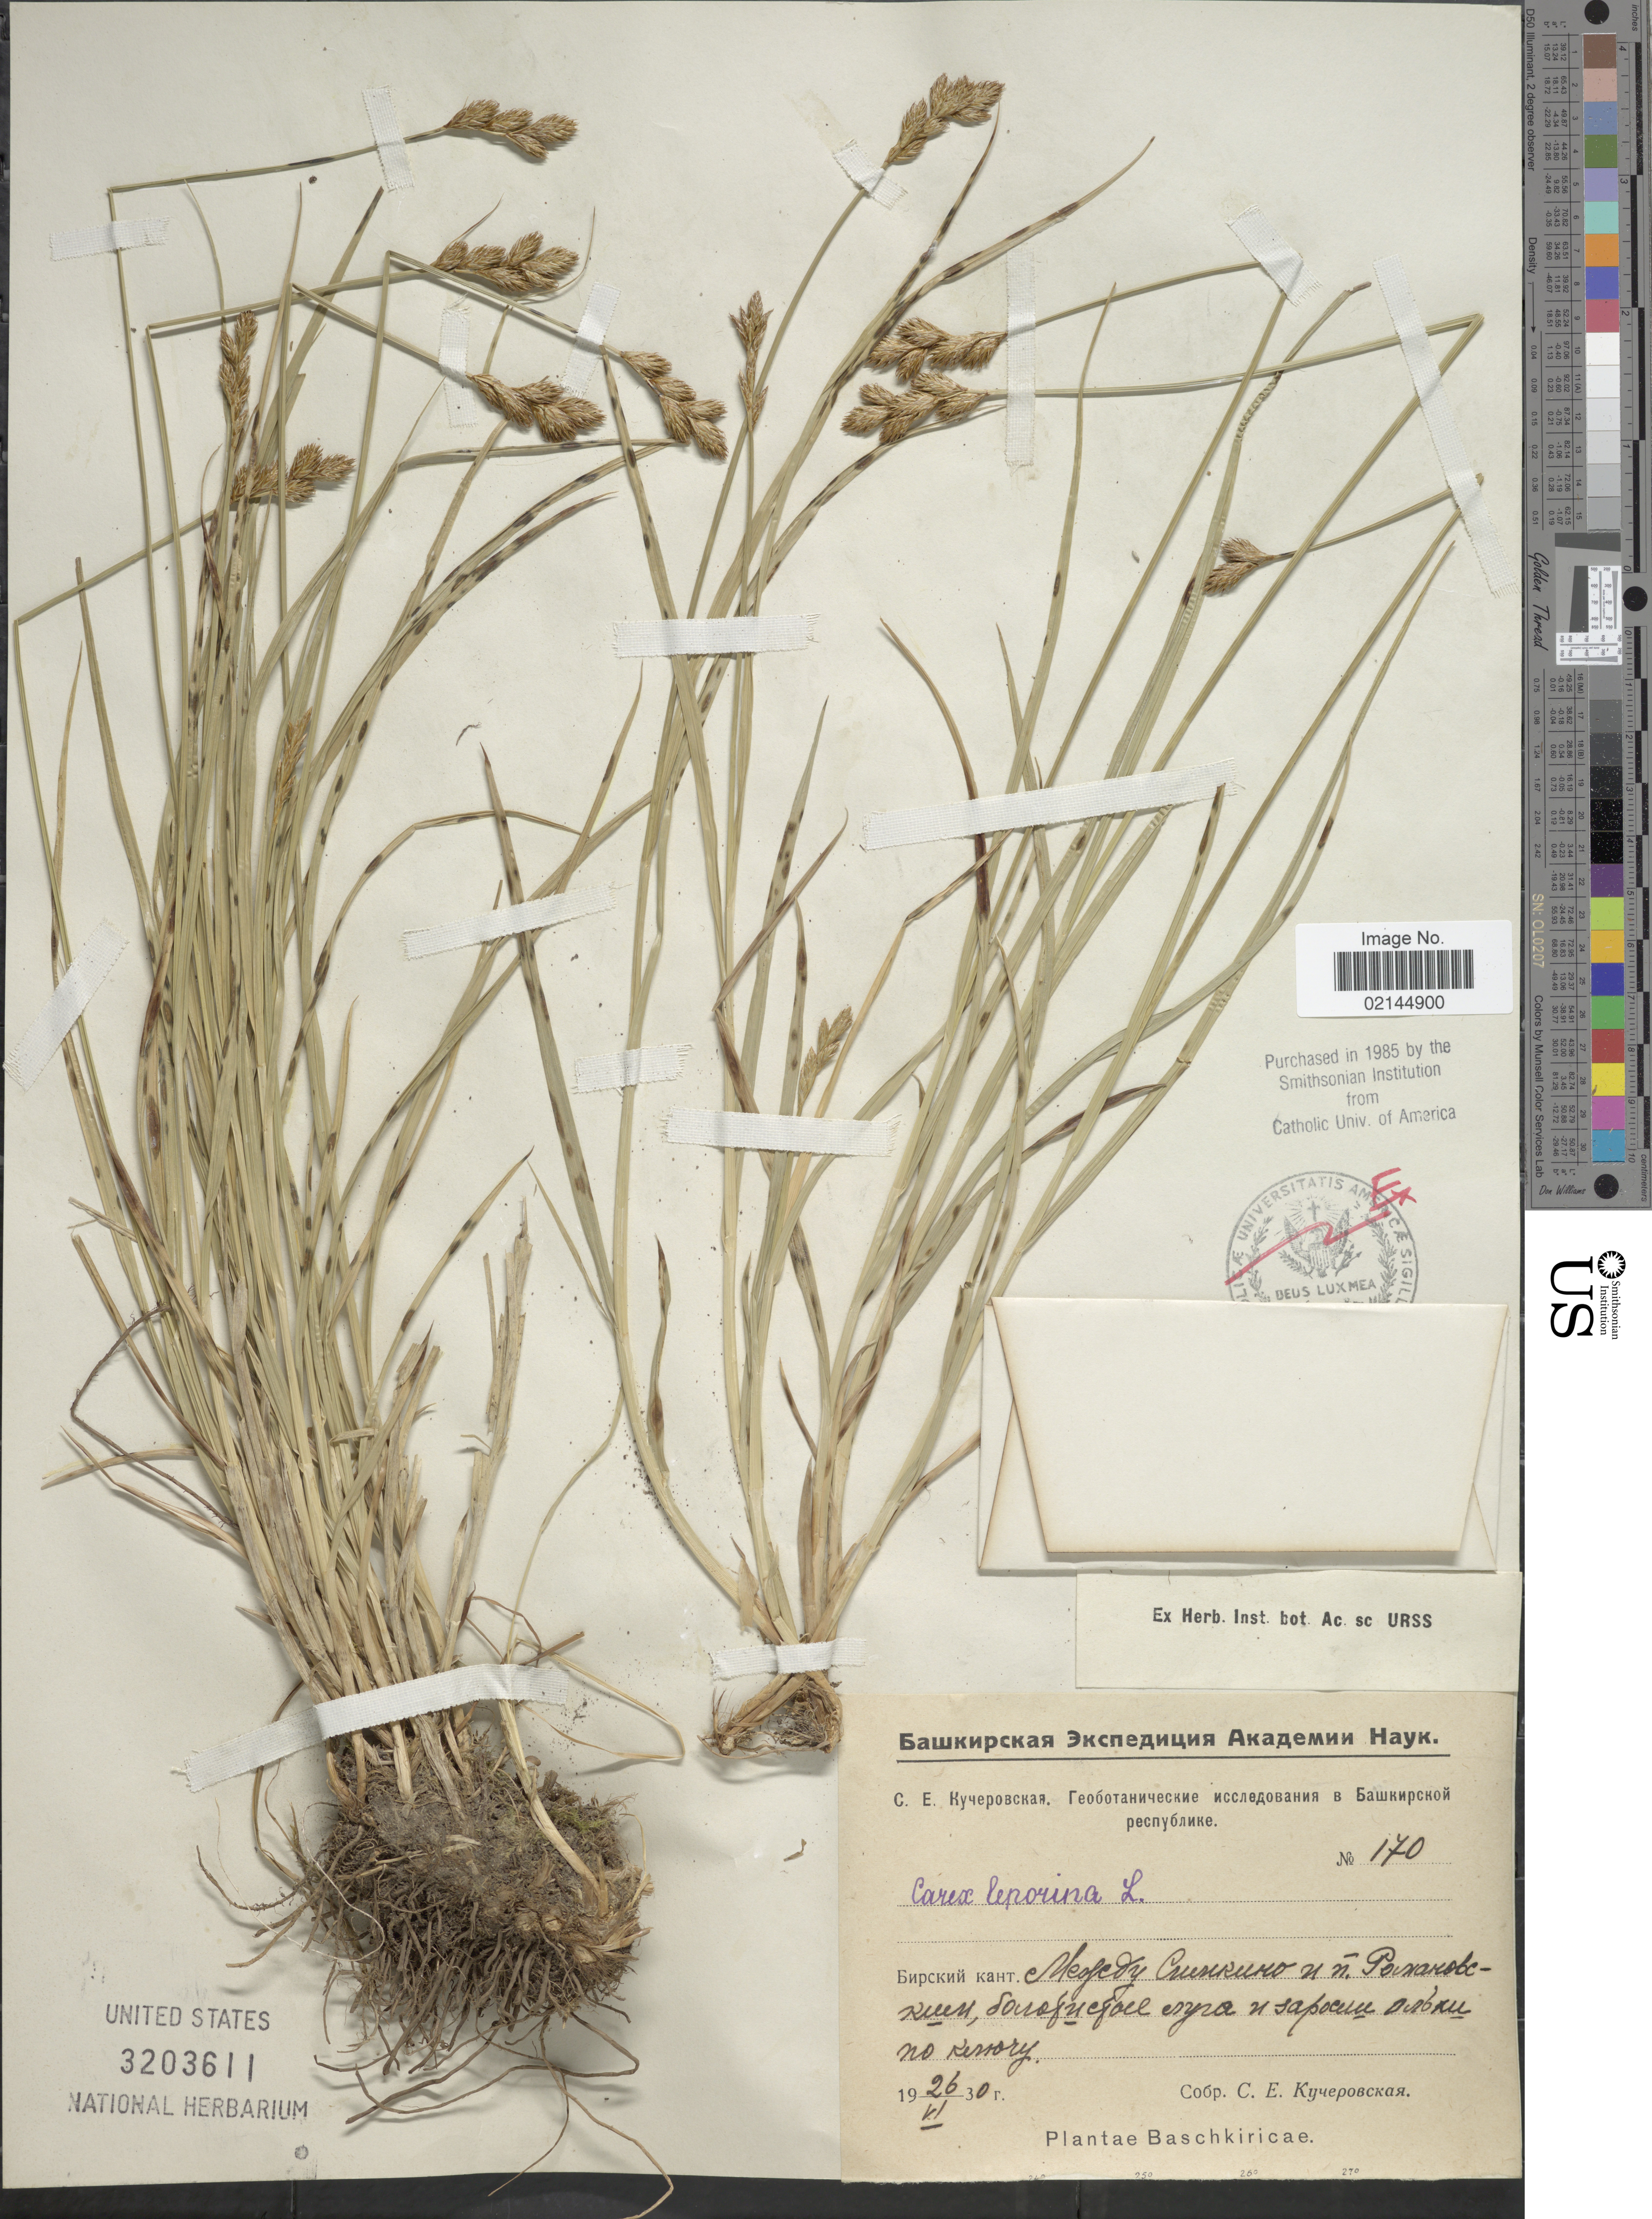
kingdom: Plantae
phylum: Tracheophyta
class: Liliopsida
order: Poales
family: Cyperaceae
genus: Carex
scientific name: Carex leporina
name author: L.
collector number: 170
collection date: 1930-06-26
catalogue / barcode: US 3203611